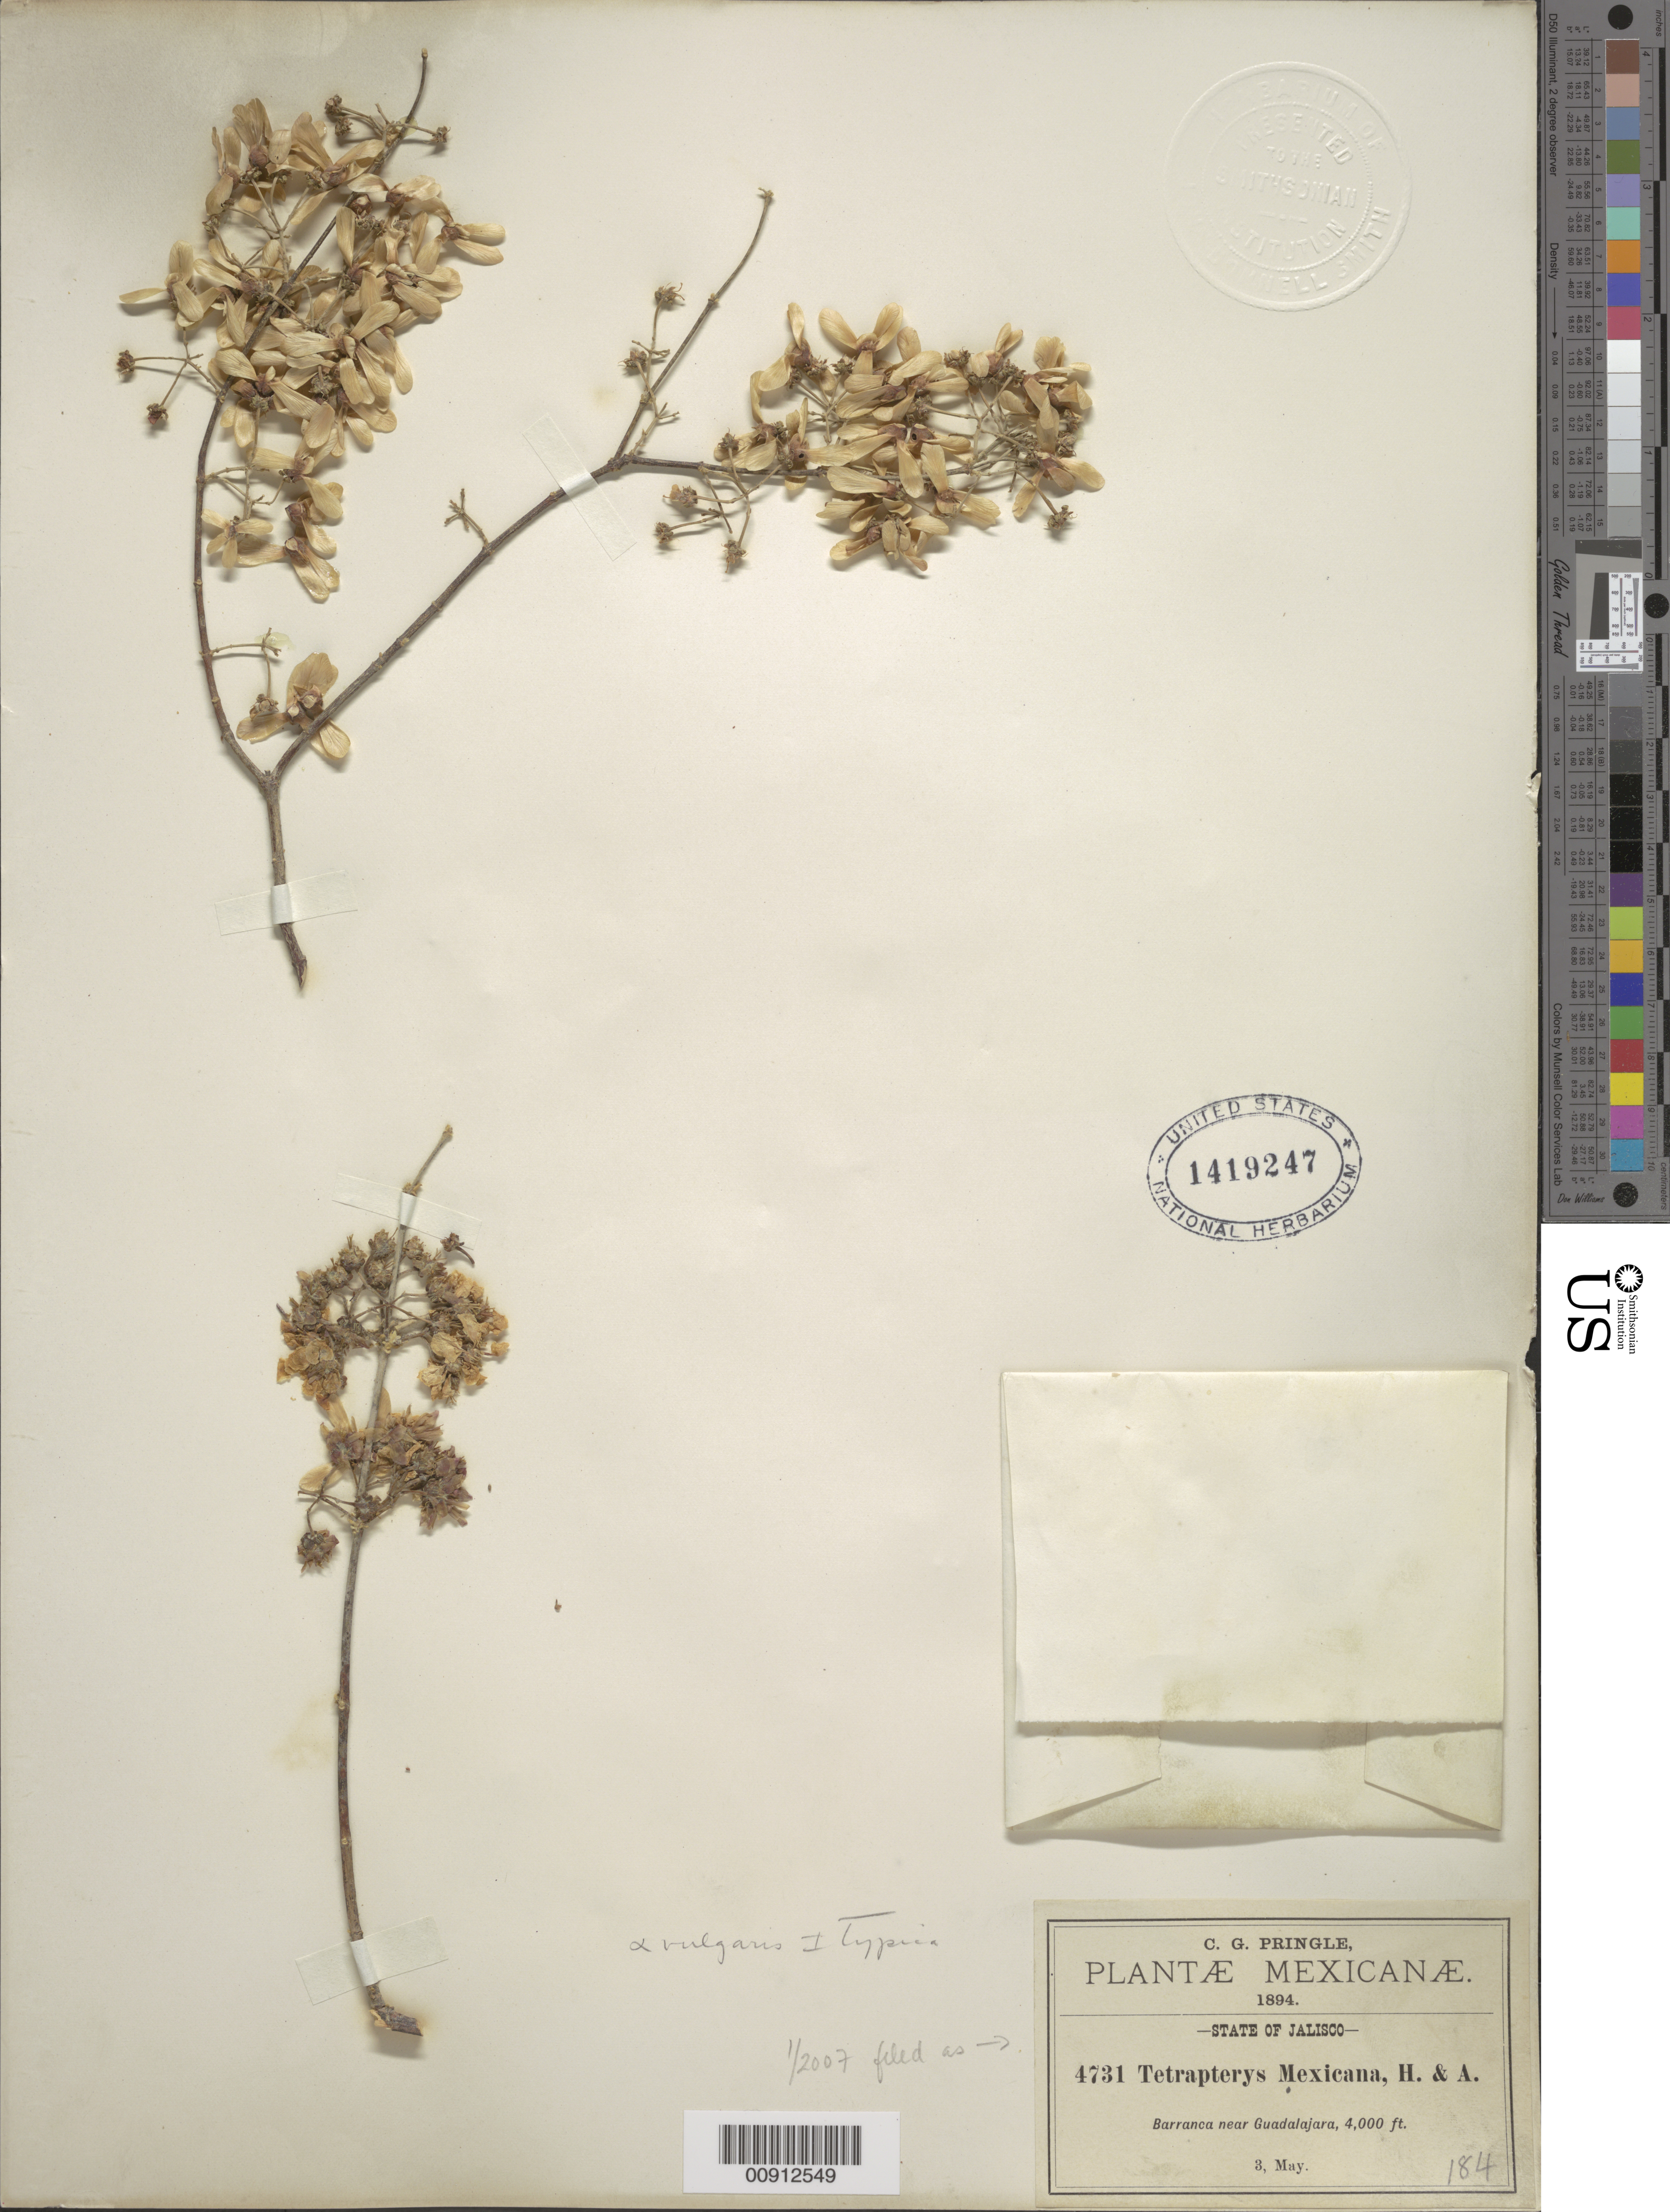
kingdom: Plantae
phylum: Tracheophyta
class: Magnoliopsida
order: Malpighiales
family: Malpighiaceae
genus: Tetrapterys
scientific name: Tetrapterys mexicana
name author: Hook. & Arn.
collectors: C. G. Pringle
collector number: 4731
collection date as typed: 03 May 1894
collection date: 1894-05-03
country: Mexico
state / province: Jalisco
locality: Barranca near Guadalajara, State of Jalisco.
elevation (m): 1219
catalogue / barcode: US 1419247